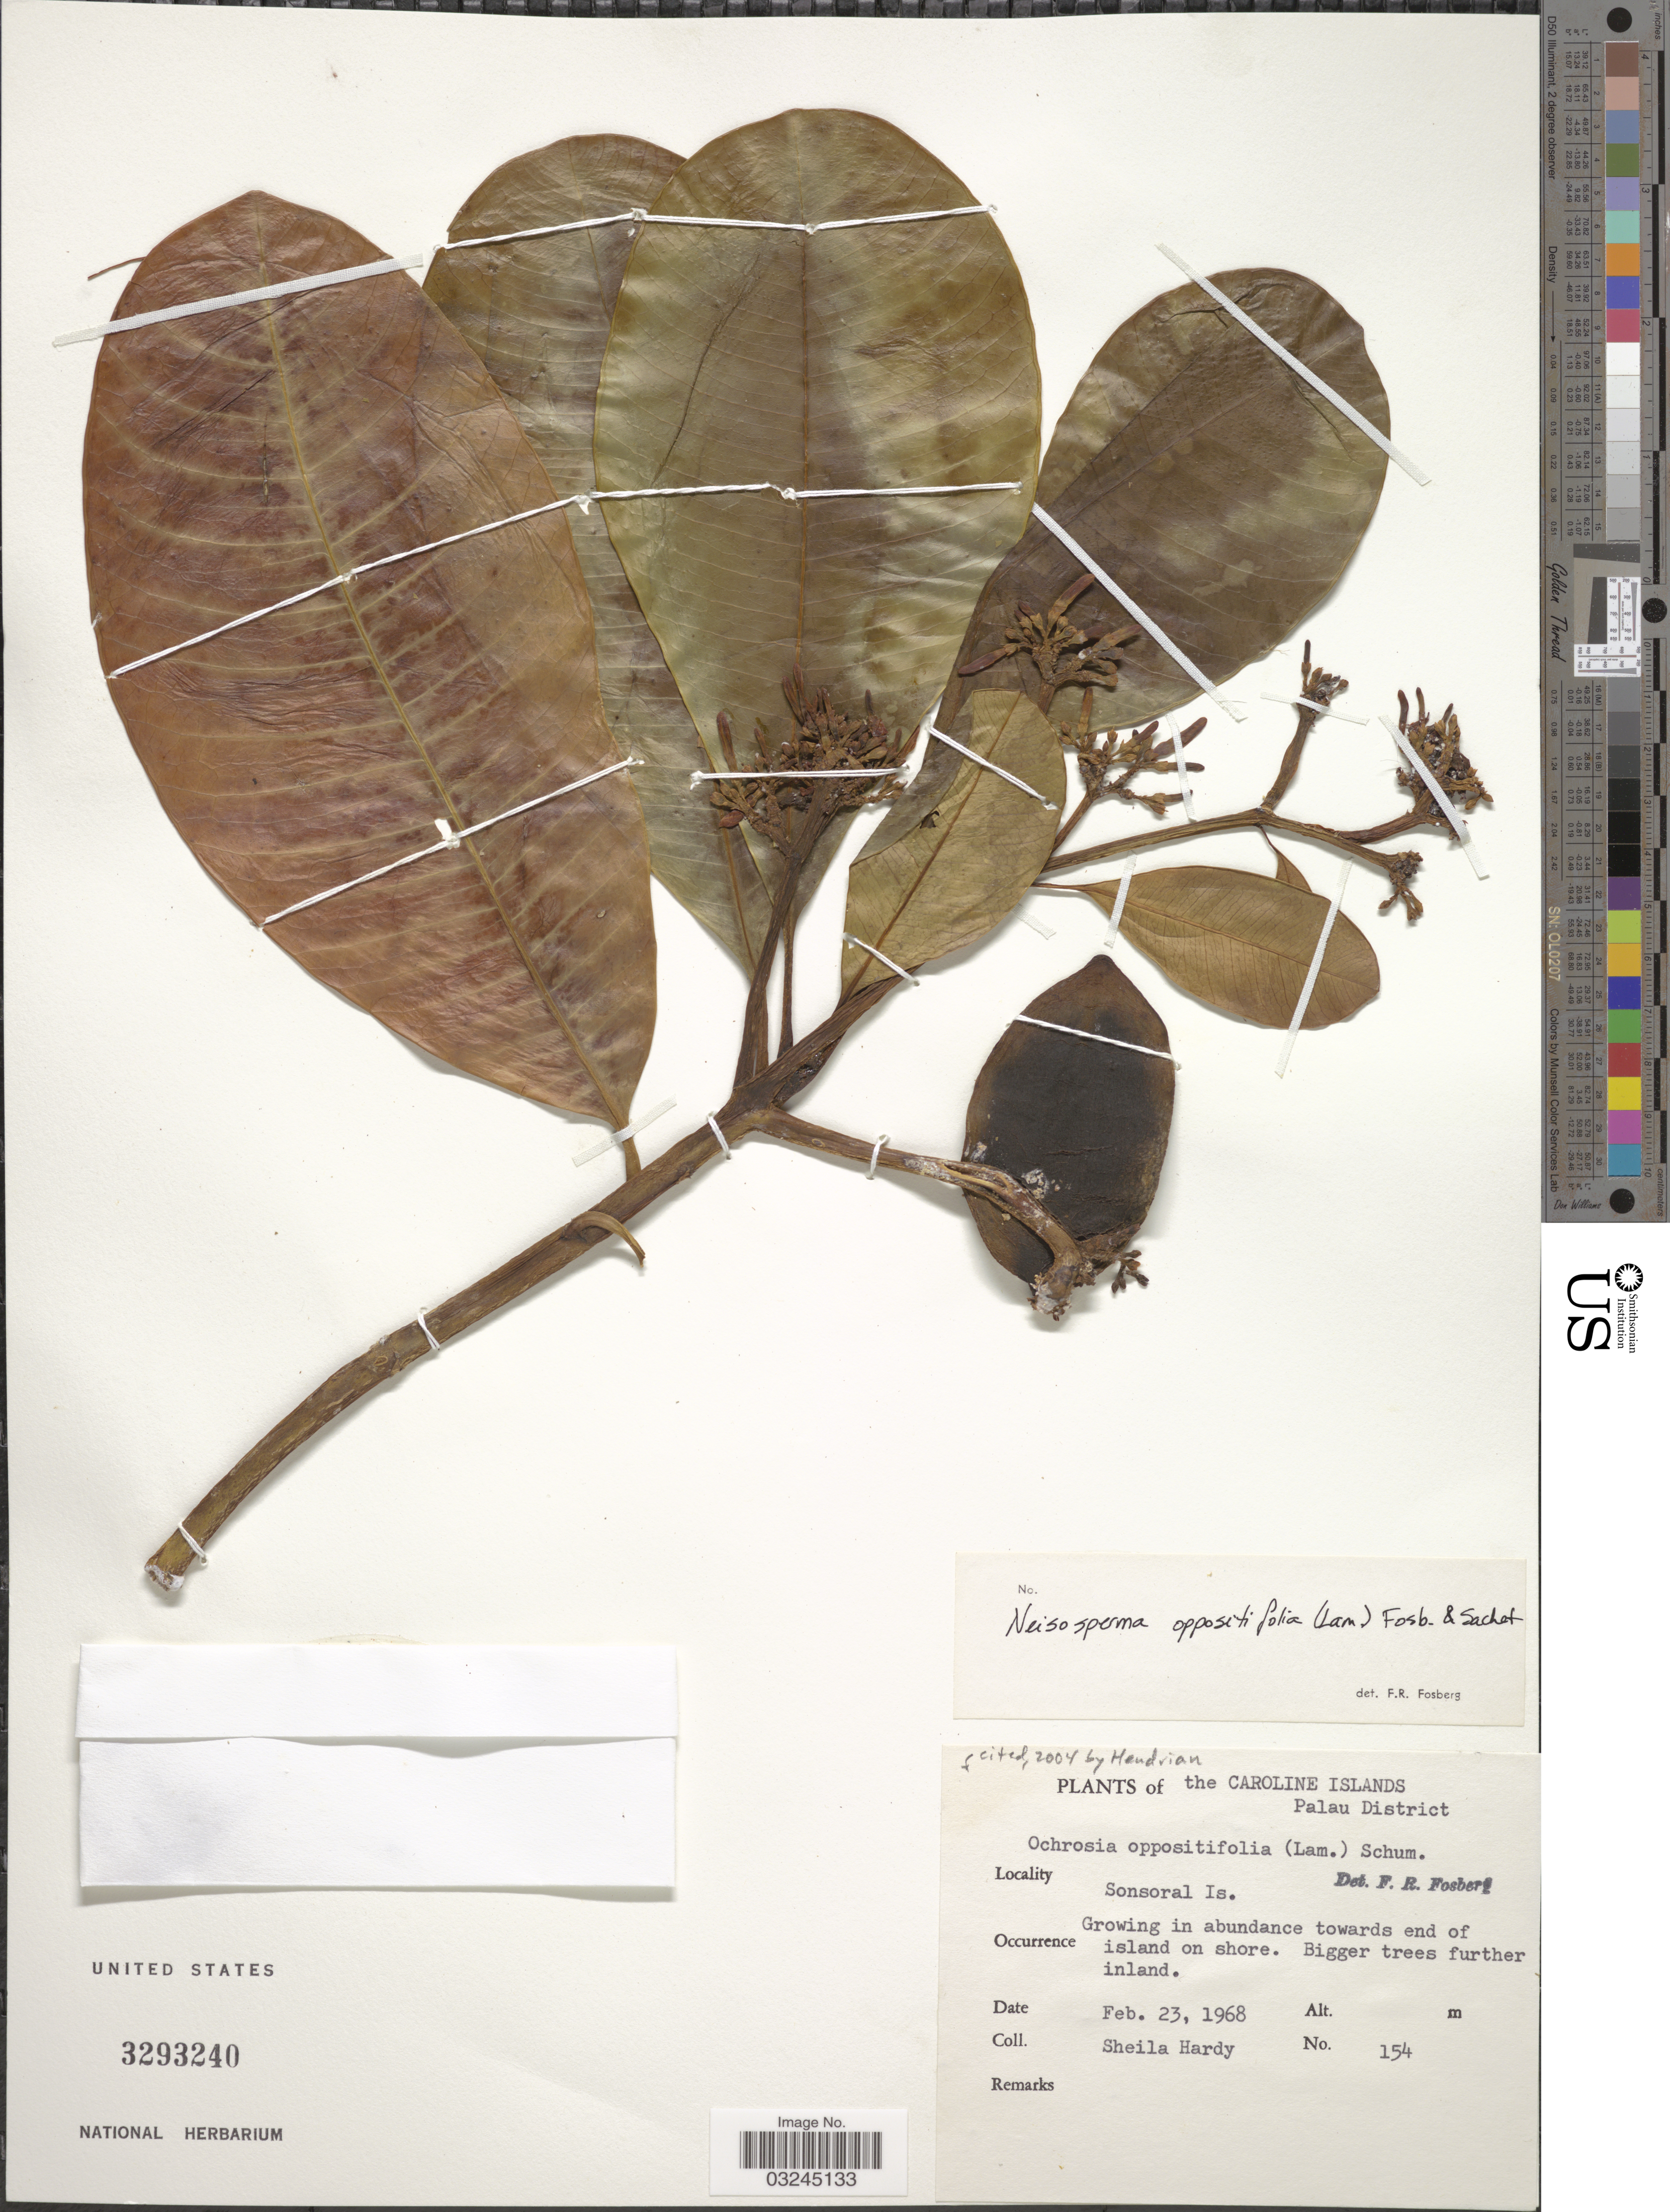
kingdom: Plantae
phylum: Tracheophyta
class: Magnoliopsida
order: Gentianales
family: Apocynaceae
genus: Ochrosia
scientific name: Ochrosia oppositifolia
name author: (Lam.) K. Schum.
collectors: S. Hardy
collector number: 154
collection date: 1968-02-23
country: Palau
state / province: Belau Outliers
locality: The Caroline Islands. Palau District. Sonsoral Is.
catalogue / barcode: US 3293240